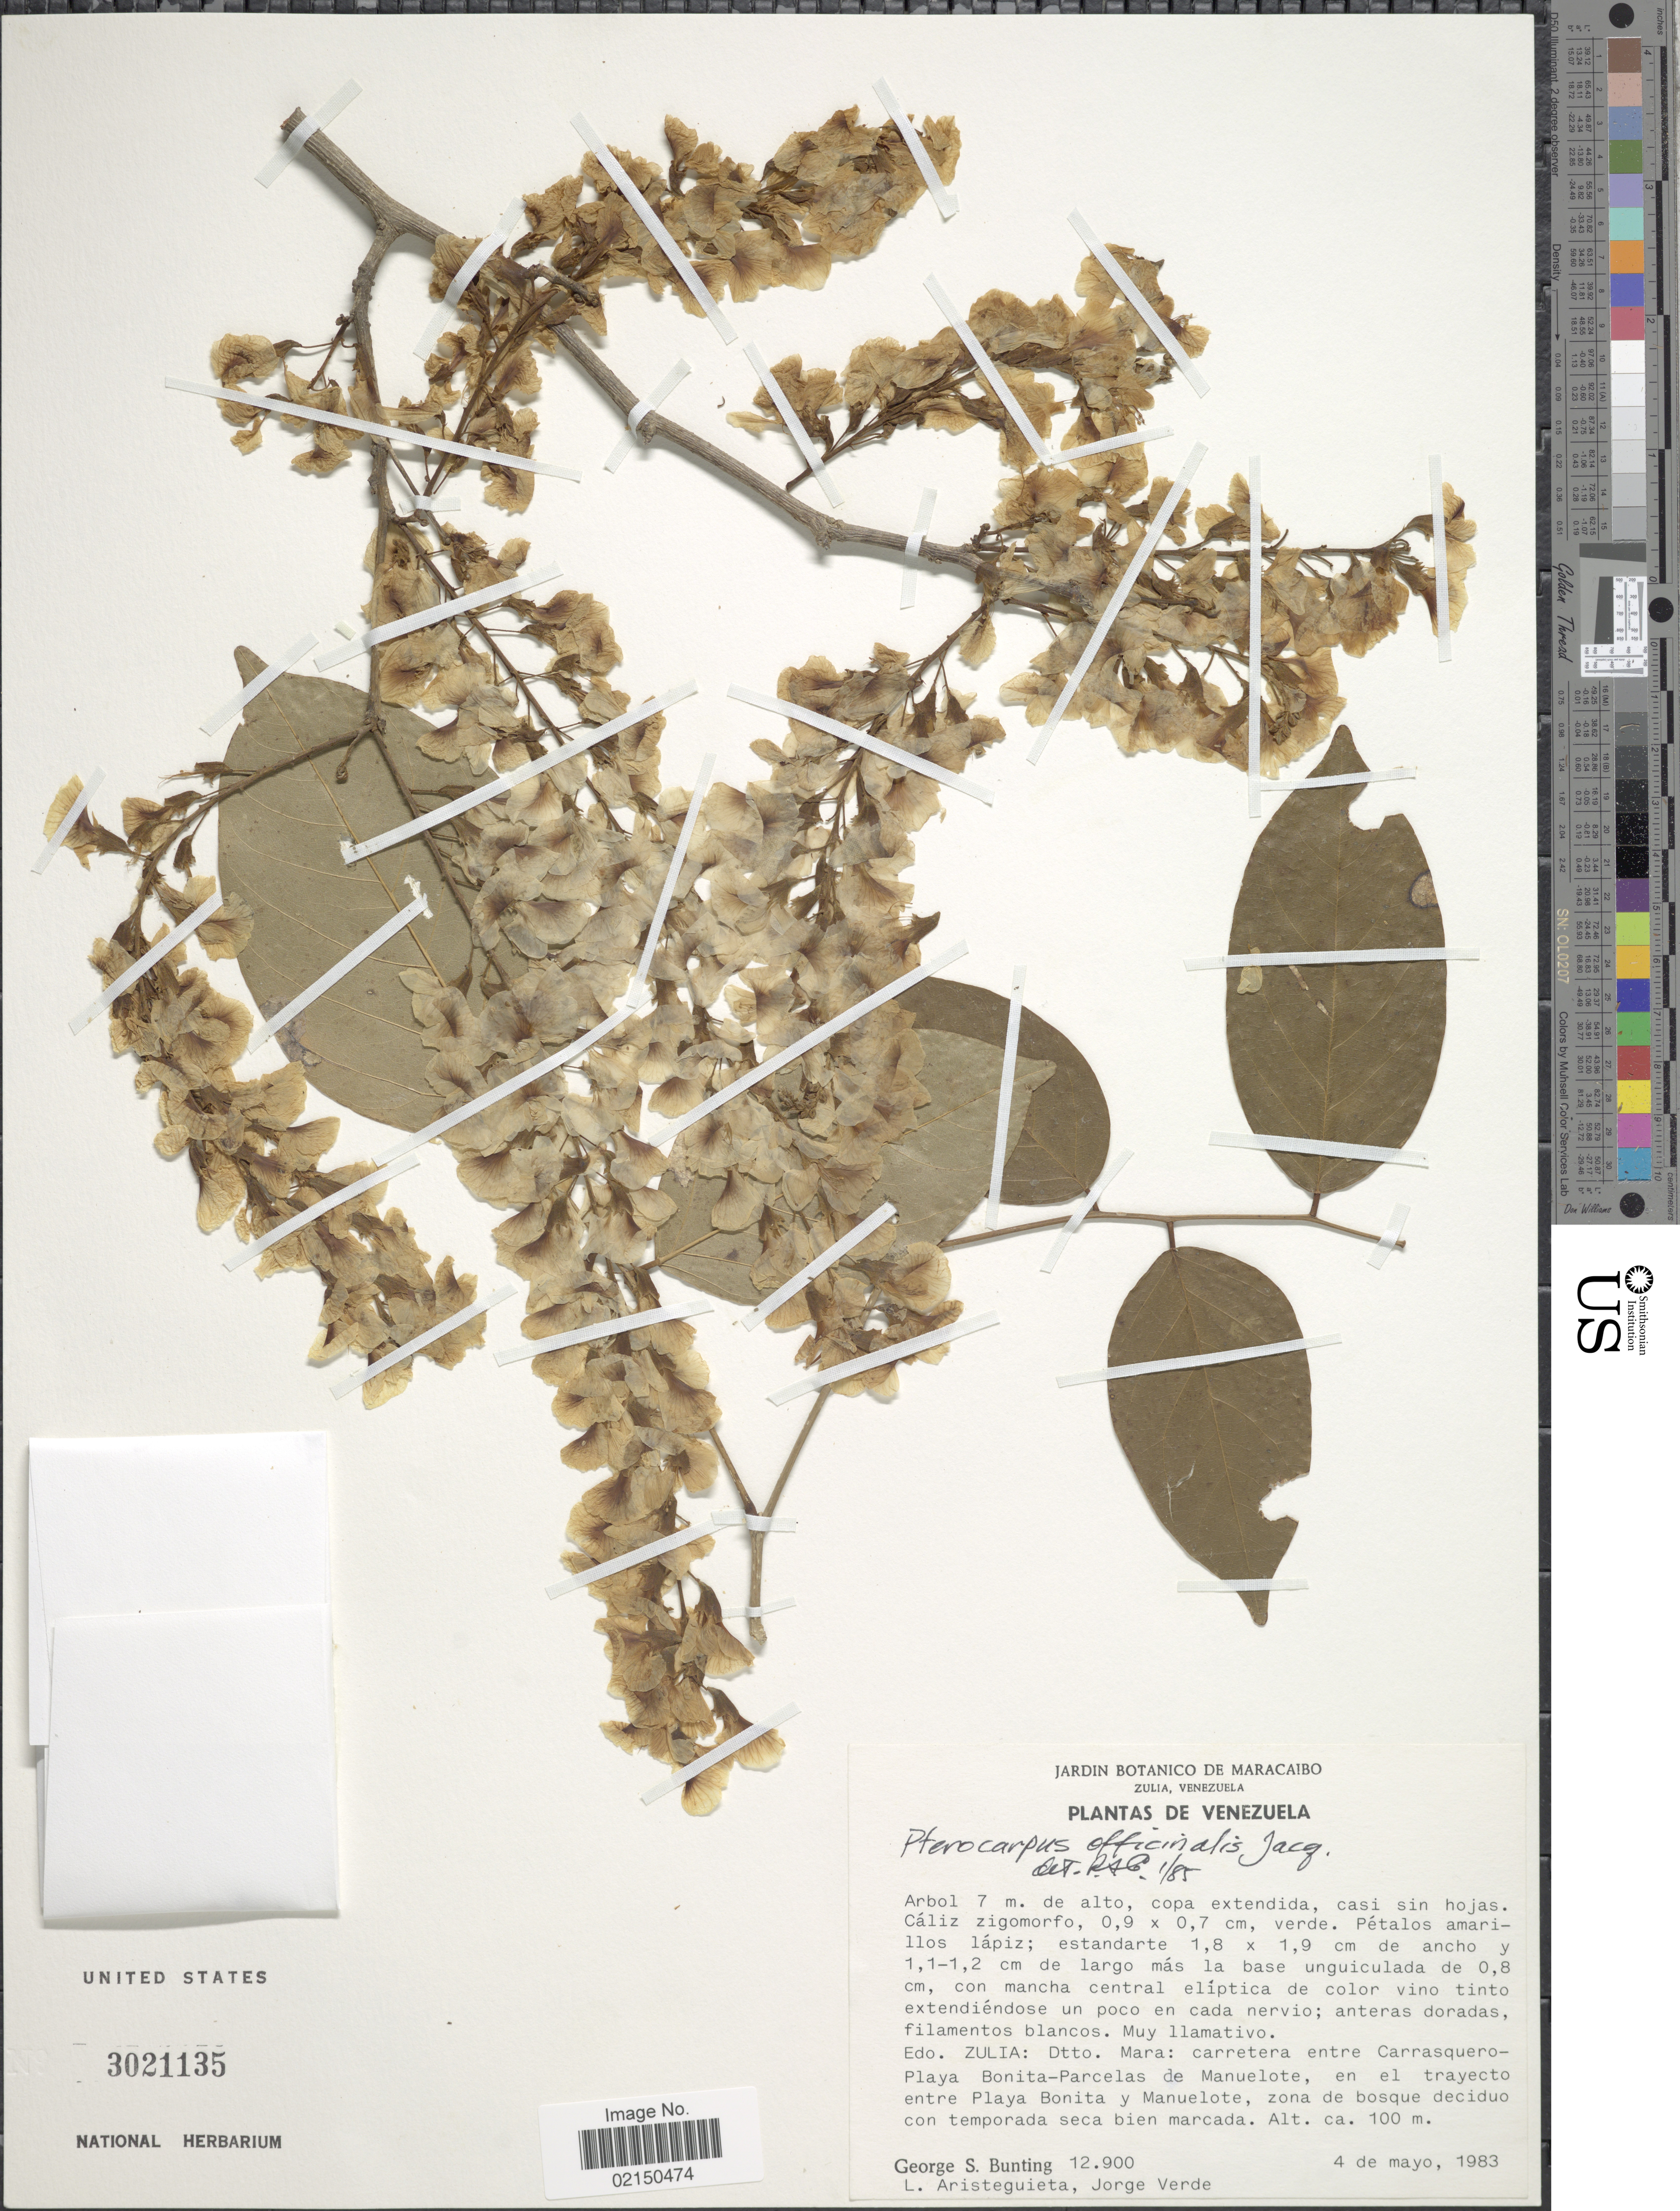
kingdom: Plantae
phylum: Tracheophyta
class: Magnoliopsida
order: Fabales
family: Fabaceae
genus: Pterocarpus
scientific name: Pterocarpus officinalis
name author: Jacq.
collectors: G. S. Bunting, L. Aristeguieta & J. Verde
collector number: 12900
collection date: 1983-05-04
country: Venezuela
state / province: Zulia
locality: Dtto. Mara: carretera entre Carrasquero-Playa Bonita-Parcelas de Manuelote, en el trayecto entre Playa Bonita y Manuelote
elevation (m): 100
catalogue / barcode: US 3021135